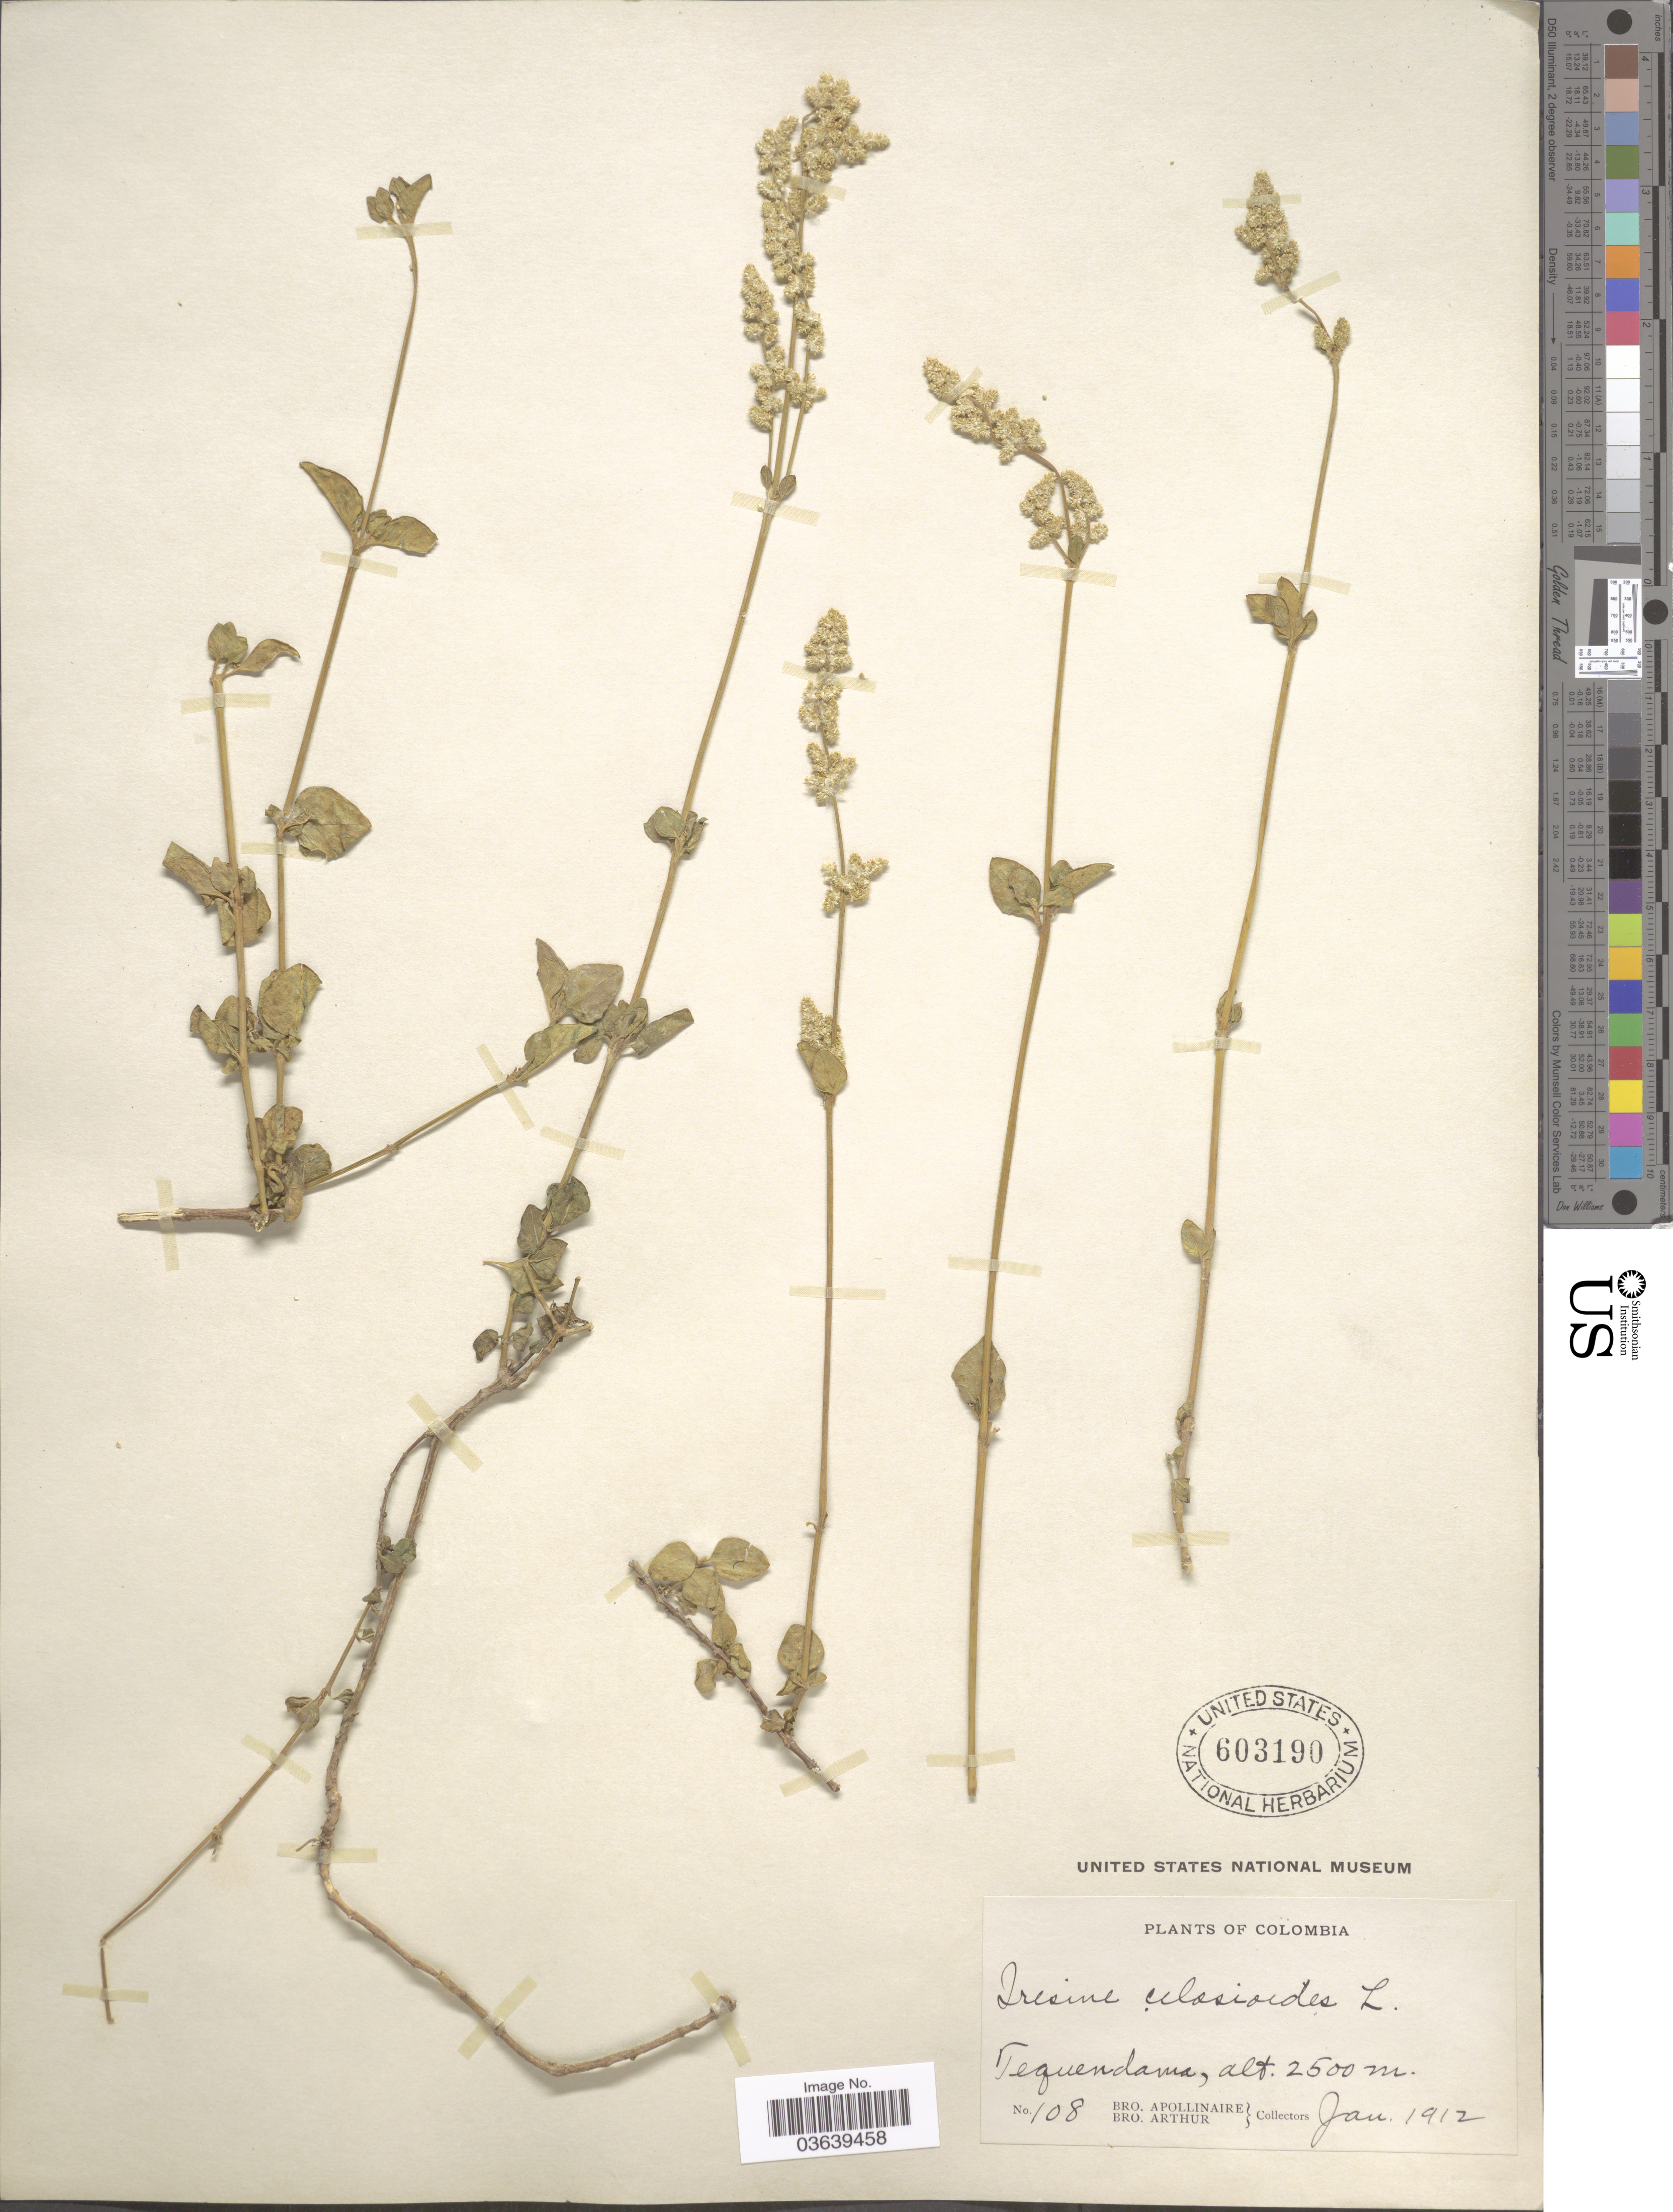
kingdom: Plantae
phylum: Tracheophyta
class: Magnoliopsida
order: Caryophyllales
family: Amaranthaceae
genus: Iresine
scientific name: Iresine diffusa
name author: Humb. & Bonpl. ex Willd.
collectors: Bro. Apollinaire & Bro. Arthur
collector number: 108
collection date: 1912-01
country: Colombia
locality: Tequendama.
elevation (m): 2500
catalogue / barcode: US 603190